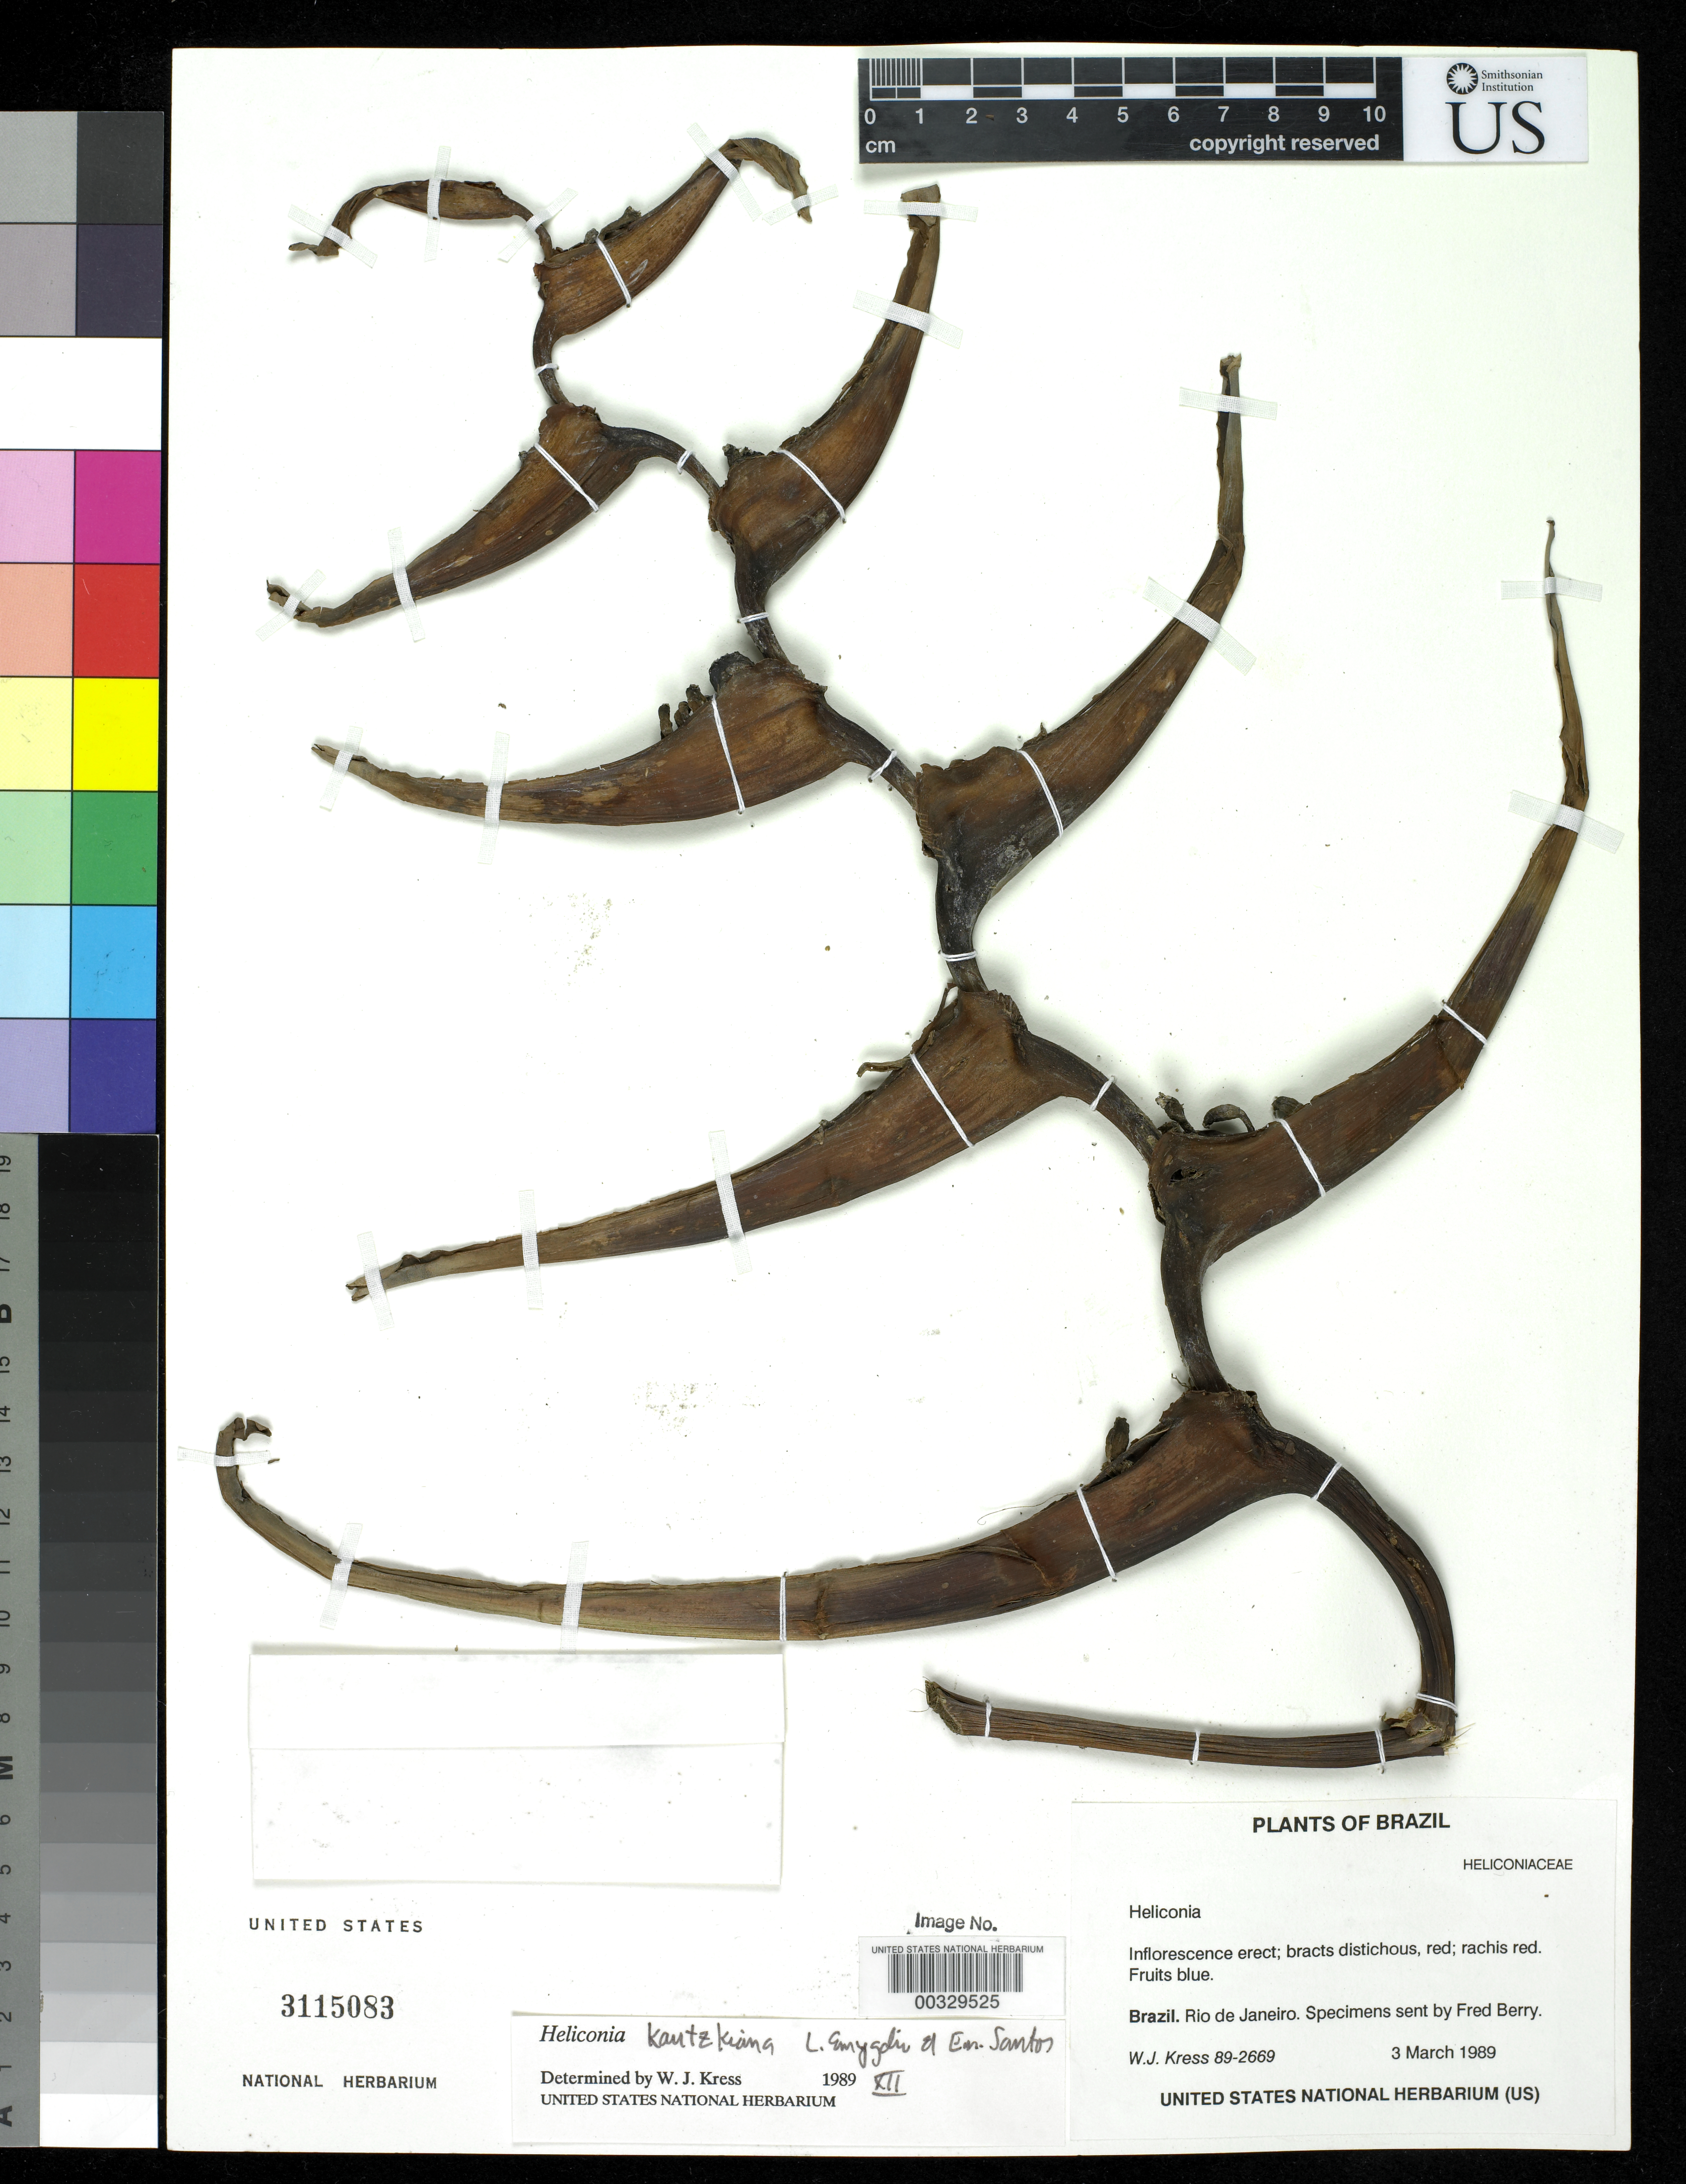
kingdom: Plantae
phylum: Tracheophyta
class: Liliopsida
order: Zingiberales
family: Heliconiaceae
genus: Heliconia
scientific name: Heliconia kautzkiana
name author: Emygdio & E. Santos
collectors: W. J. Kress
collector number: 89-2669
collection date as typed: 03 Mar 1989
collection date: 1989-03-03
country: Brazil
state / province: Rio de Janeiro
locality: Rio de Janeiro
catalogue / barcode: US 3115083